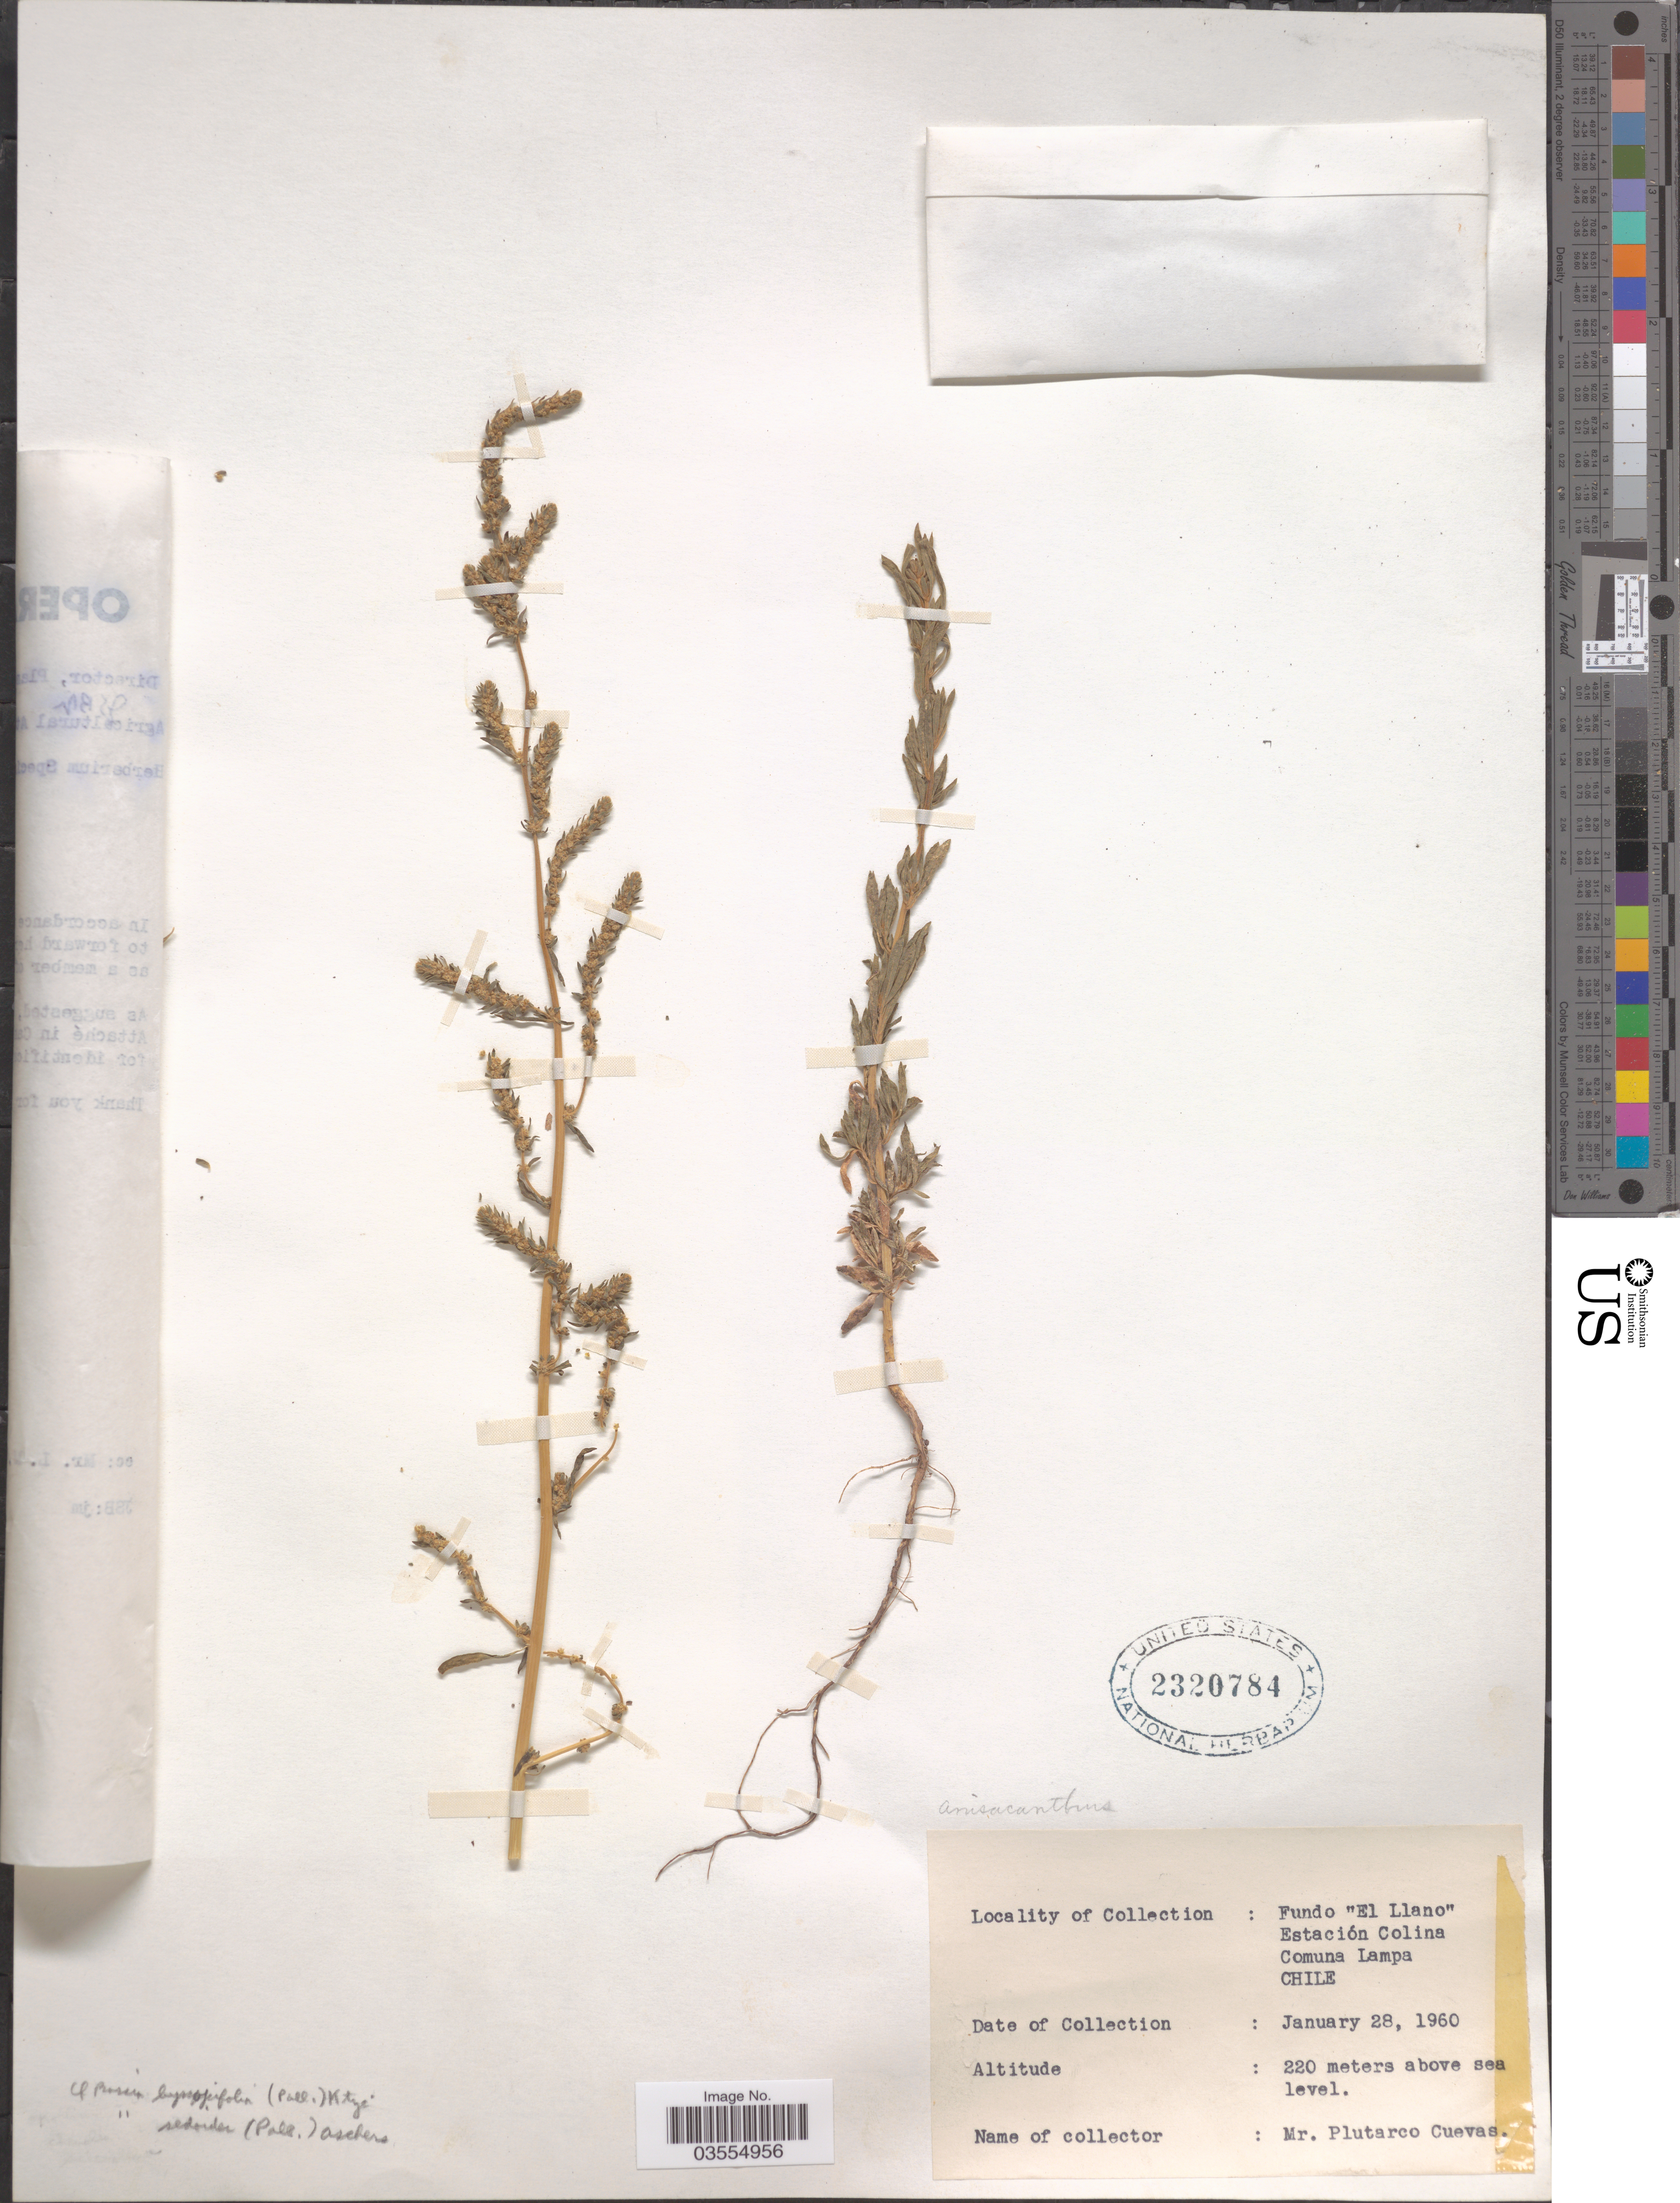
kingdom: Plantae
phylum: Tracheophyta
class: Magnoliopsida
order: Caryophyllales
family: Amaranthaceae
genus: Bassia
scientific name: Bassia hyssopifolia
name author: (Pall.) Kuntze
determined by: Strong, Mark T., (BOT), Smithsonian Institution - National Museum of Natural History (UNITED STATES)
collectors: P. Cuevas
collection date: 1960-01-28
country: Chile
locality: Fundo "El Llano", Estación Colina, Comuna Lampa.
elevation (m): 220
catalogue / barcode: US 2320784